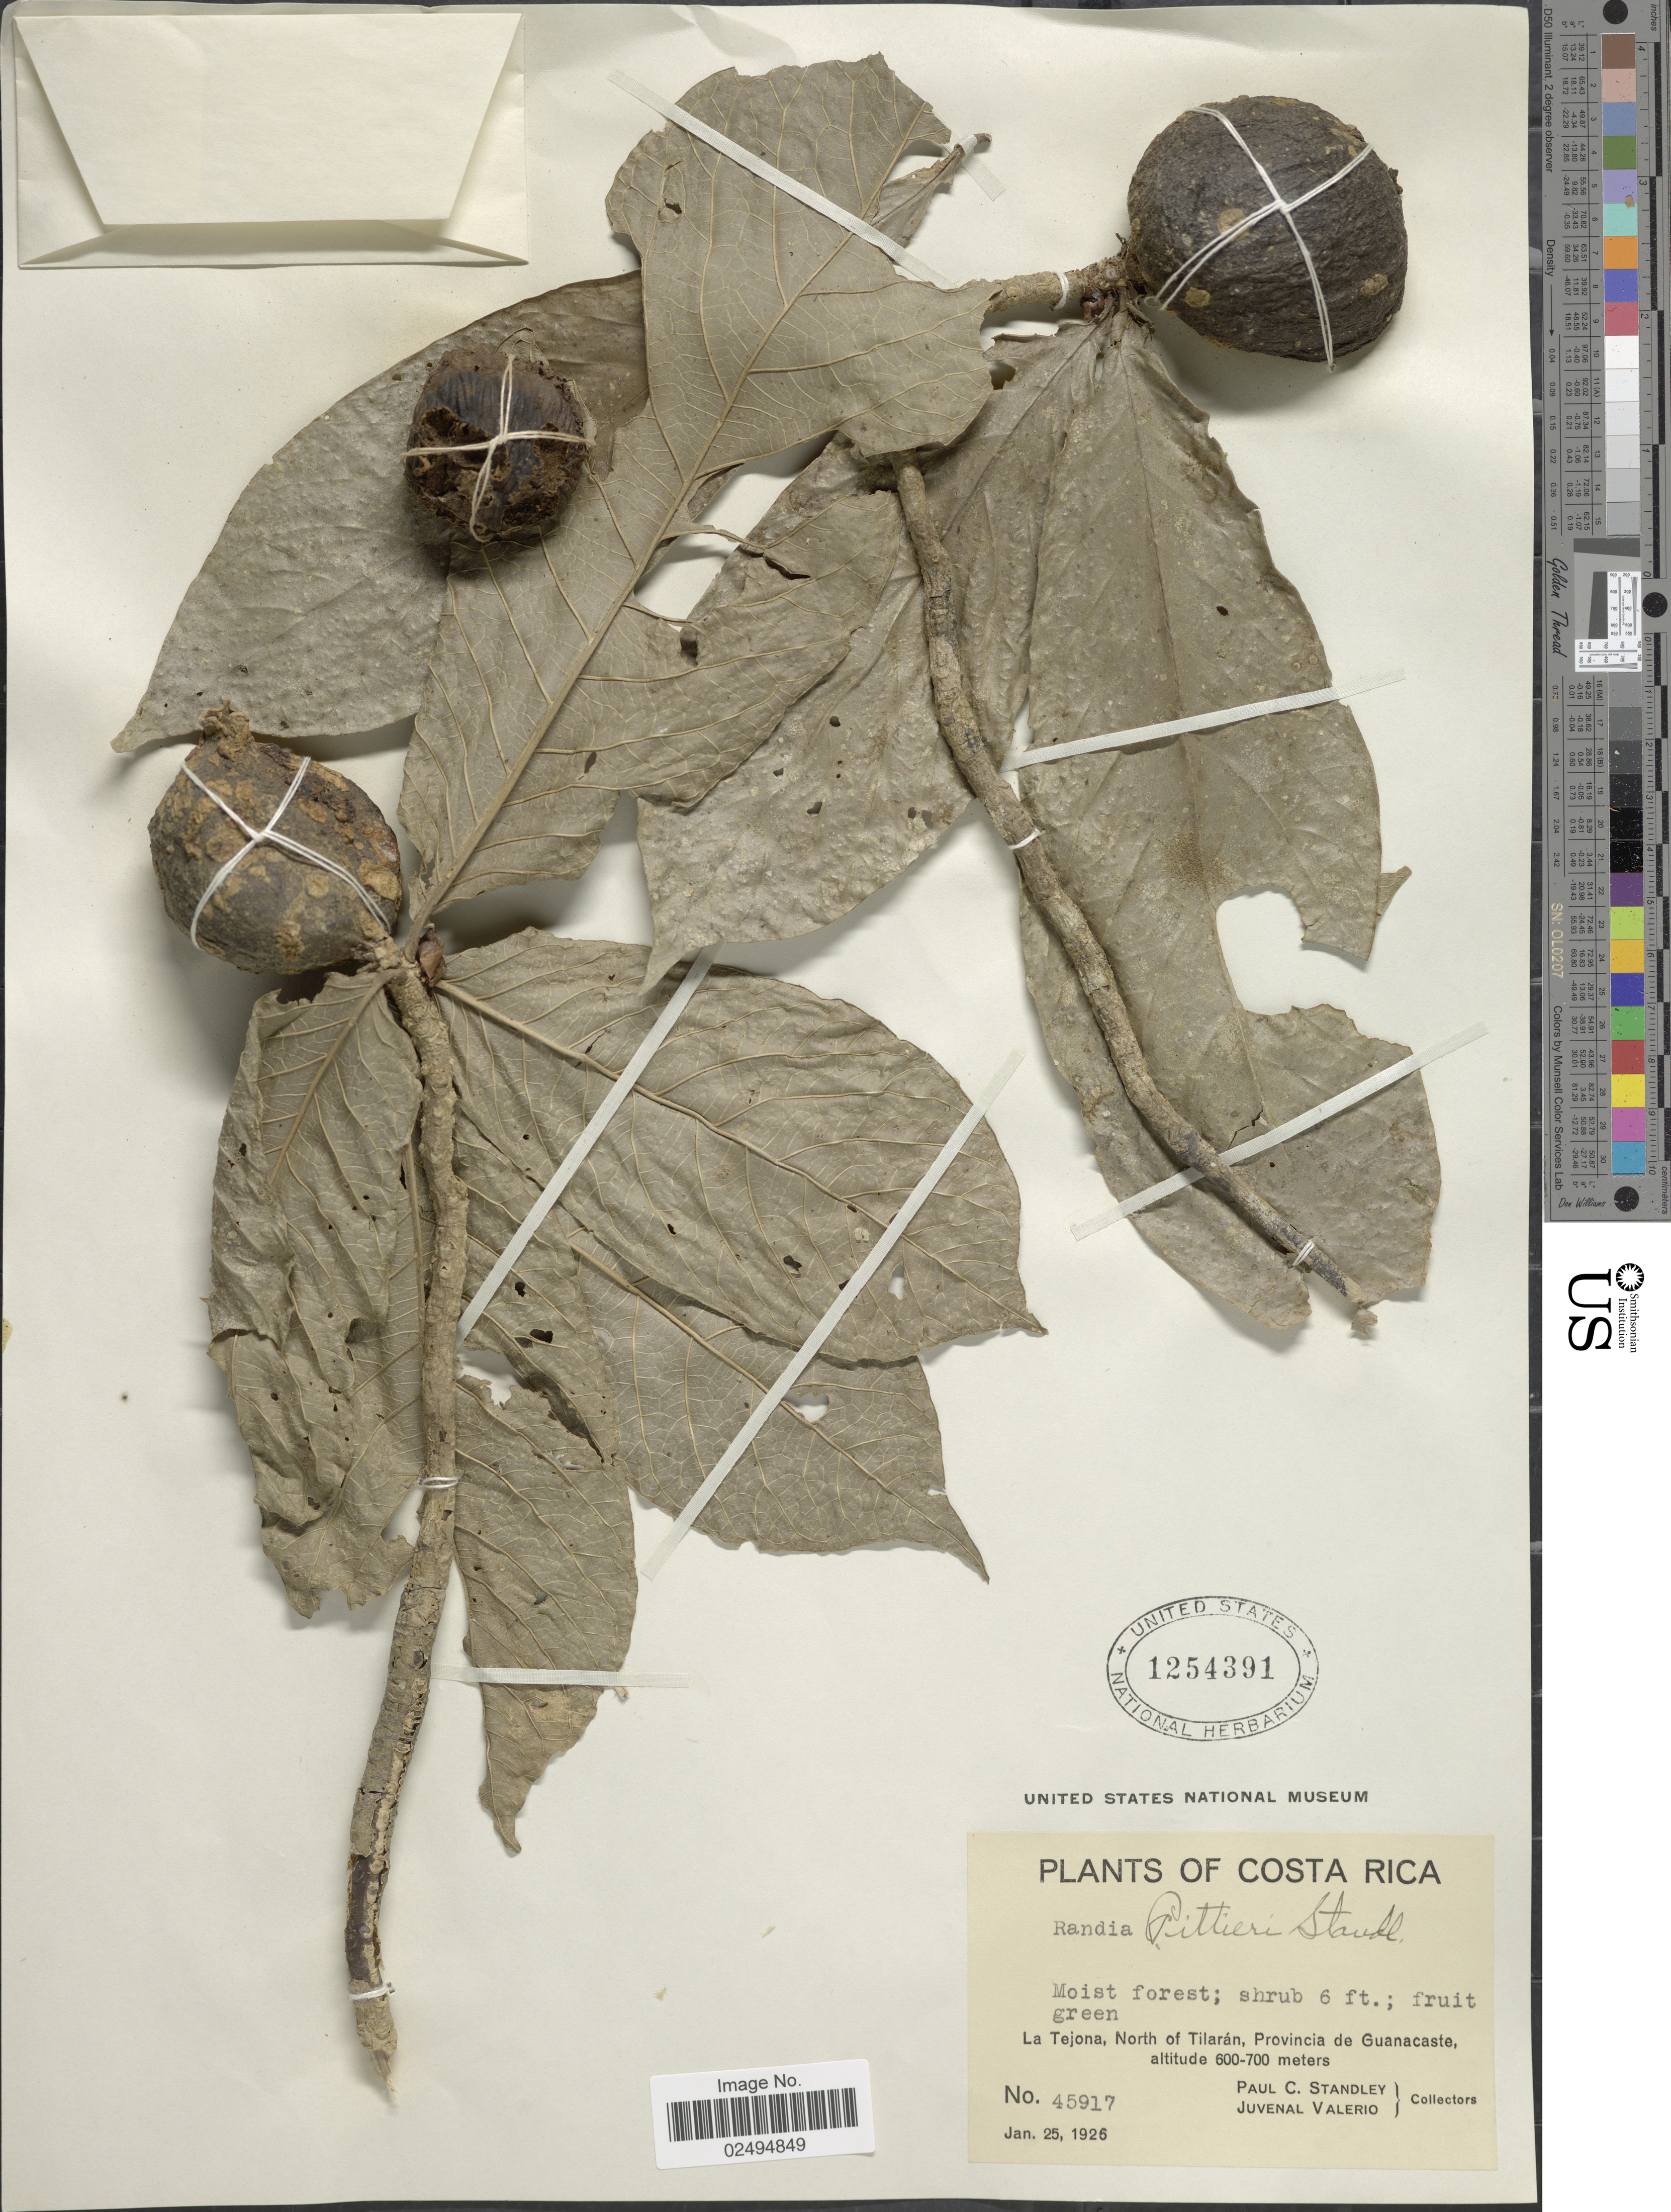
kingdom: Plantae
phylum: Tracheophyta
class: Magnoliopsida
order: Gentianales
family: Rubiaceae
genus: Randia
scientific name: Randia pittieri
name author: (Standl.) Standl.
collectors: P. C. Standley & J. Valerio R.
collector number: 45917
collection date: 1926-01-25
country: Costa Rica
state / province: Guanacaste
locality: La Tejona, north of Tilaran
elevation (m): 600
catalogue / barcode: US 1254391